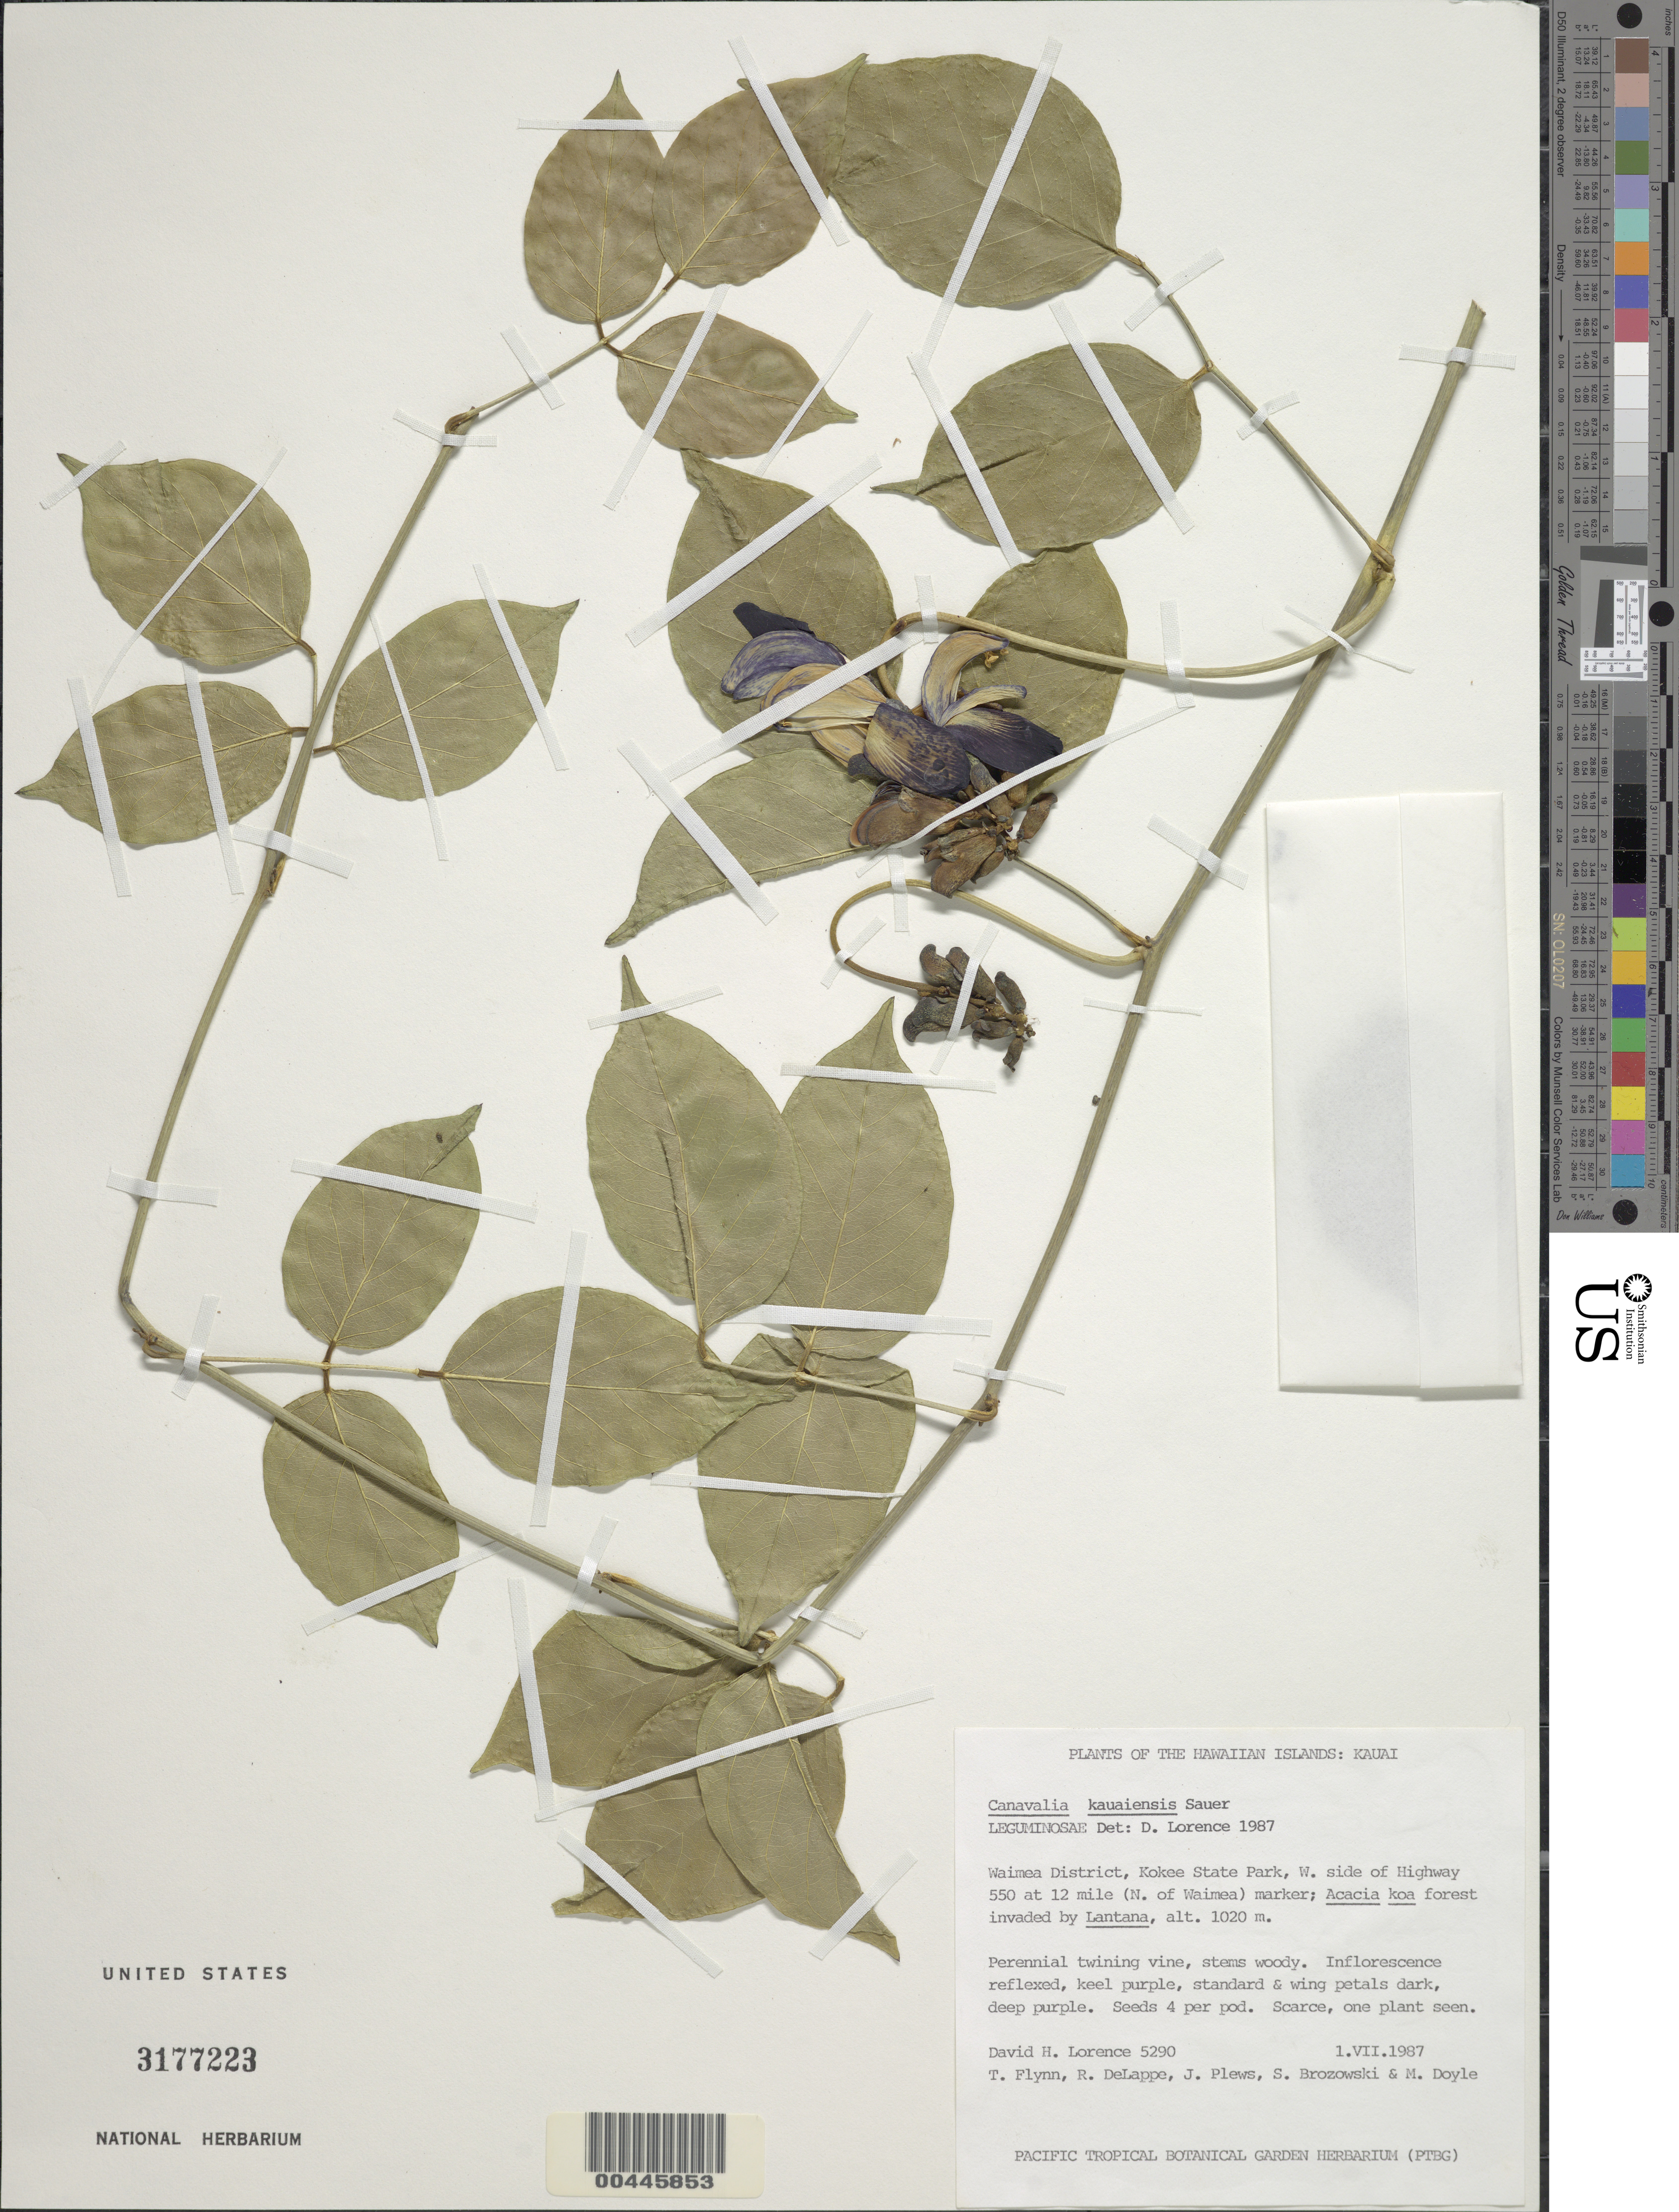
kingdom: Plantae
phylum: Tracheophyta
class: Magnoliopsida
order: Fabales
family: Fabaceae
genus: Canavalia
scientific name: Canavalia kauaiensis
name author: J.D. Sauer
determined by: Lorence, David H., (PTBG), National Tropical Botanical Garden (UNITED STATES)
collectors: D. Lorence, T. W. Flynn, R. DeLappe & J. Plews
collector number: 5290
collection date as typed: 1 Jul 1987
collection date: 1987-07-01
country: United States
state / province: Hawaii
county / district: Kauai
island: Kaua'i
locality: Waimea Dist., Kokee State Park, W side of Hwy 550 at 12 mi (N of Waimea) marker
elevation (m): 1020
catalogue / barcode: US 3177223